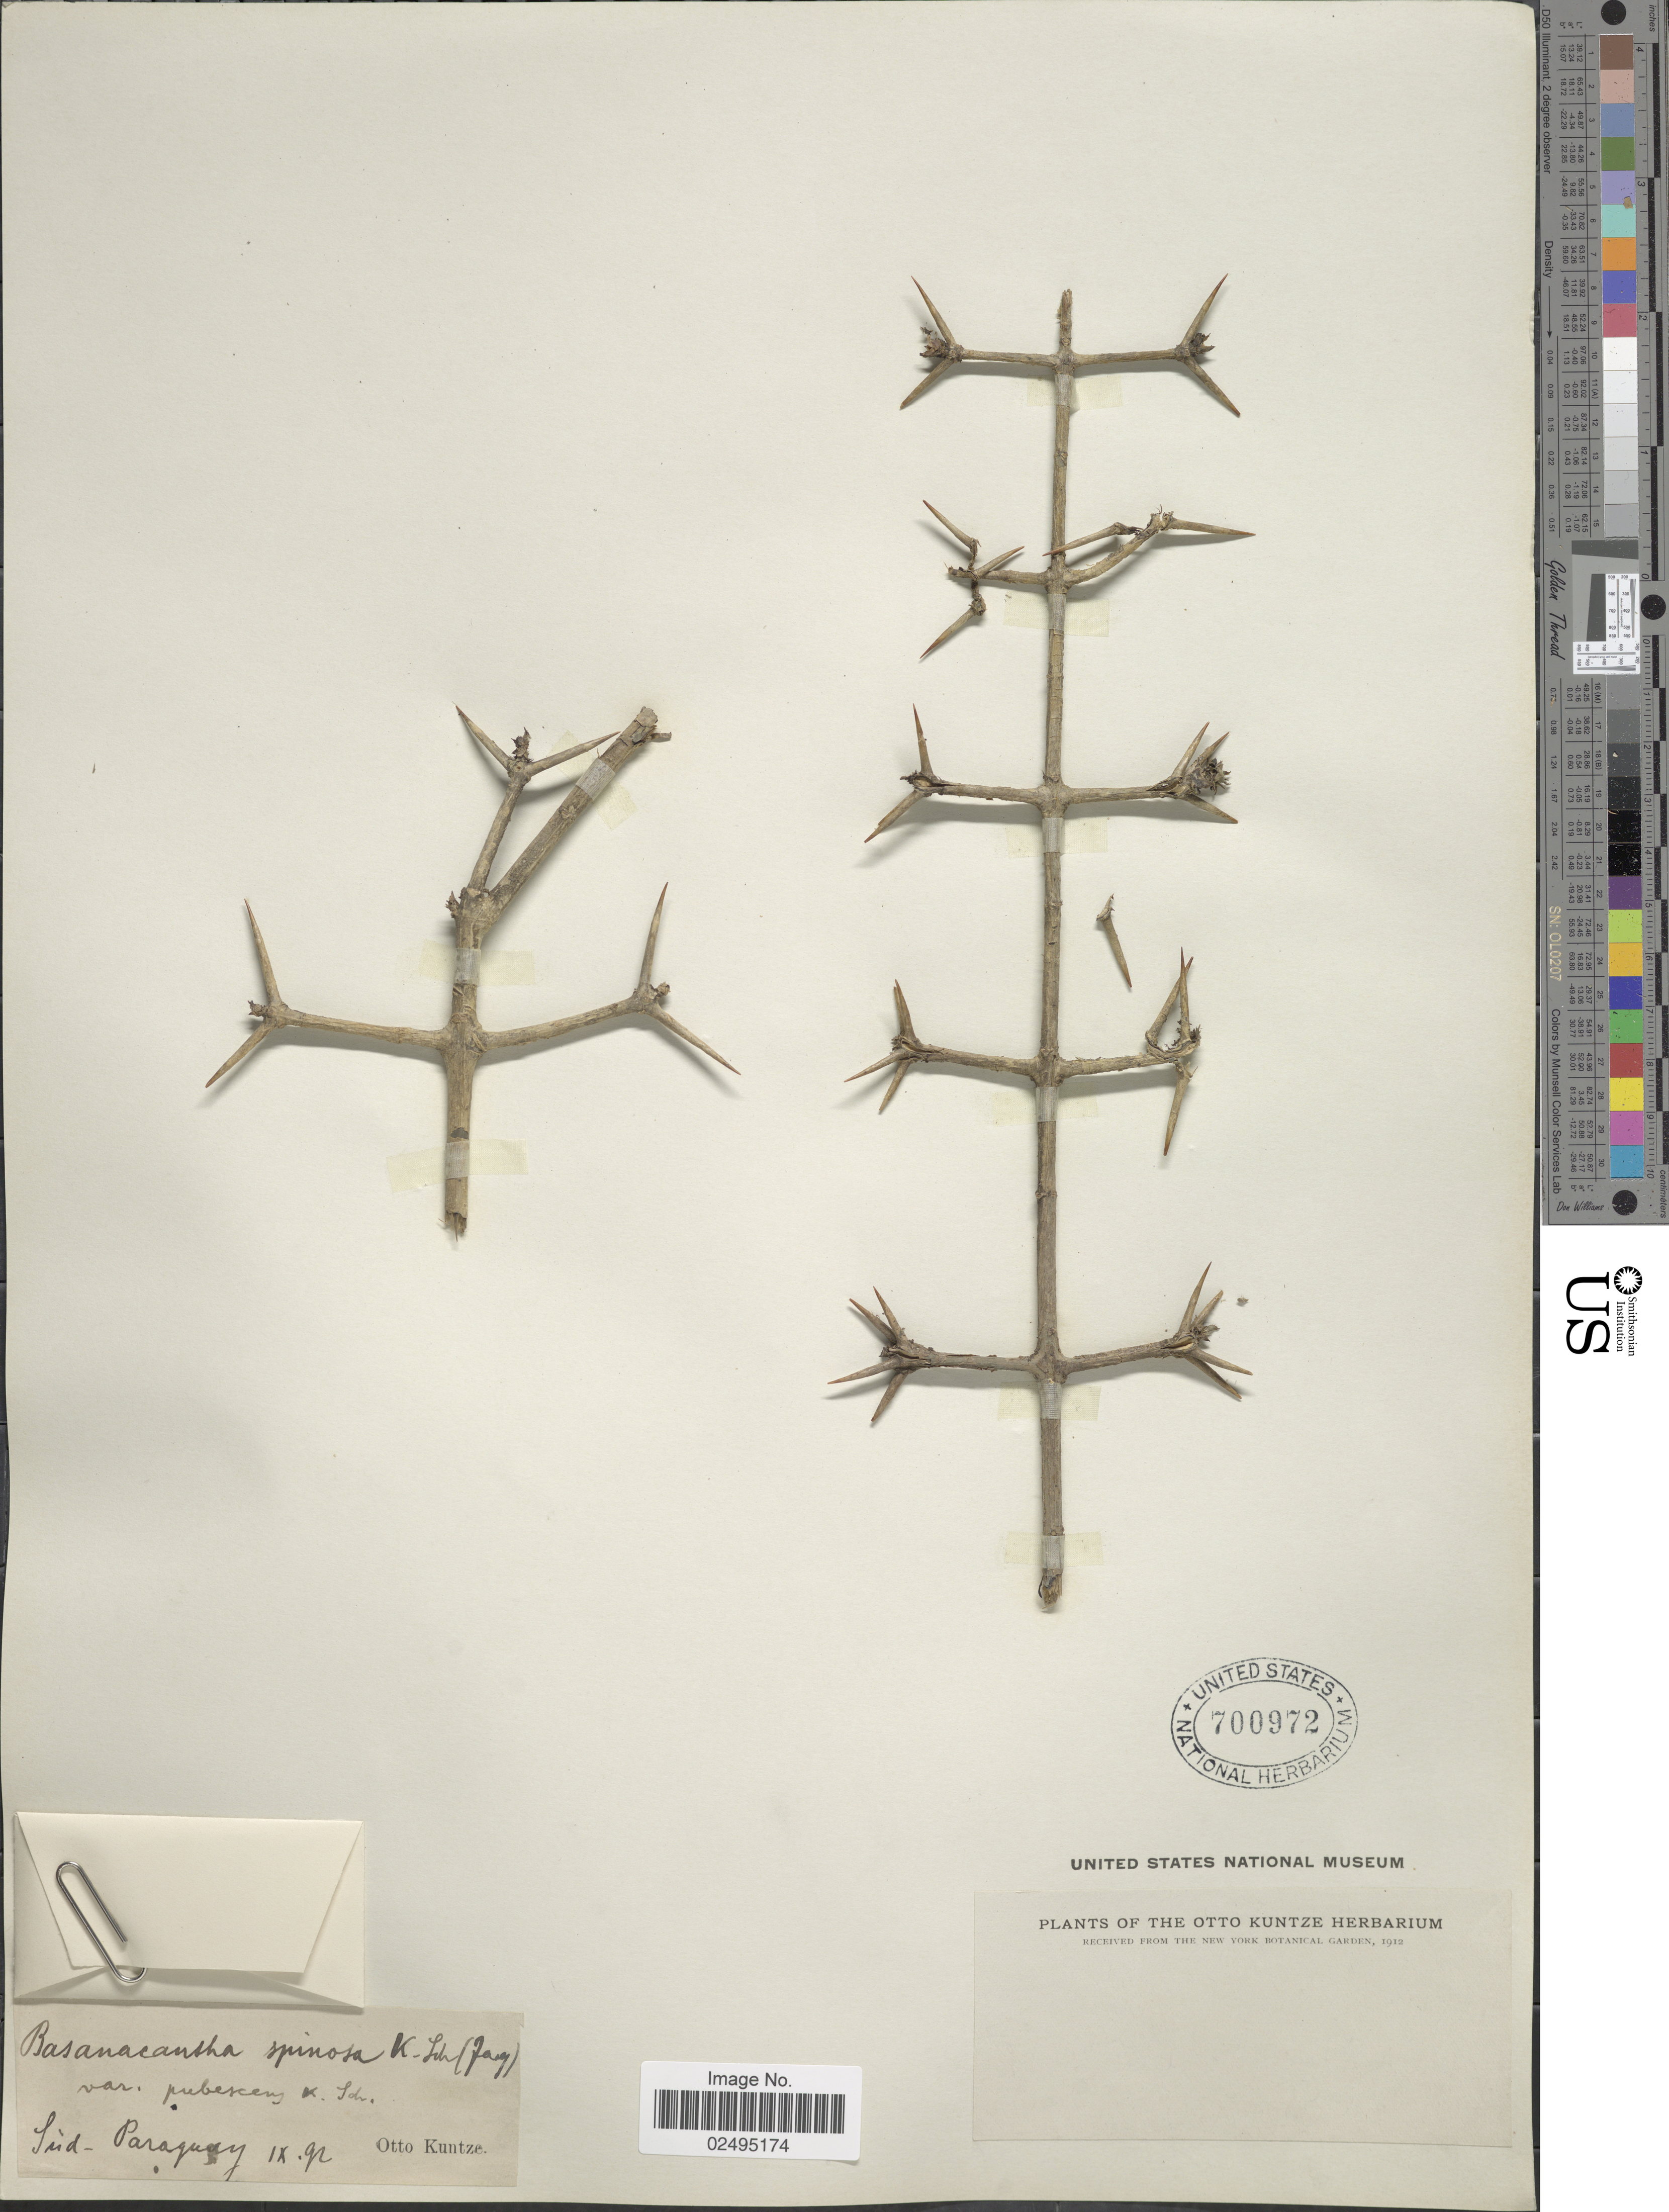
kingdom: Plantae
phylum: Tracheophyta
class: Magnoliopsida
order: Gentianales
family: Rubiaceae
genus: Randia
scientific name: Randia armata var. pubescens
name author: (Kunth) R. Knuth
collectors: C.E.O. Kuntze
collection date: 1892-09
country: Paraguay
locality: Sud-Paraguay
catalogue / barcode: US 700972